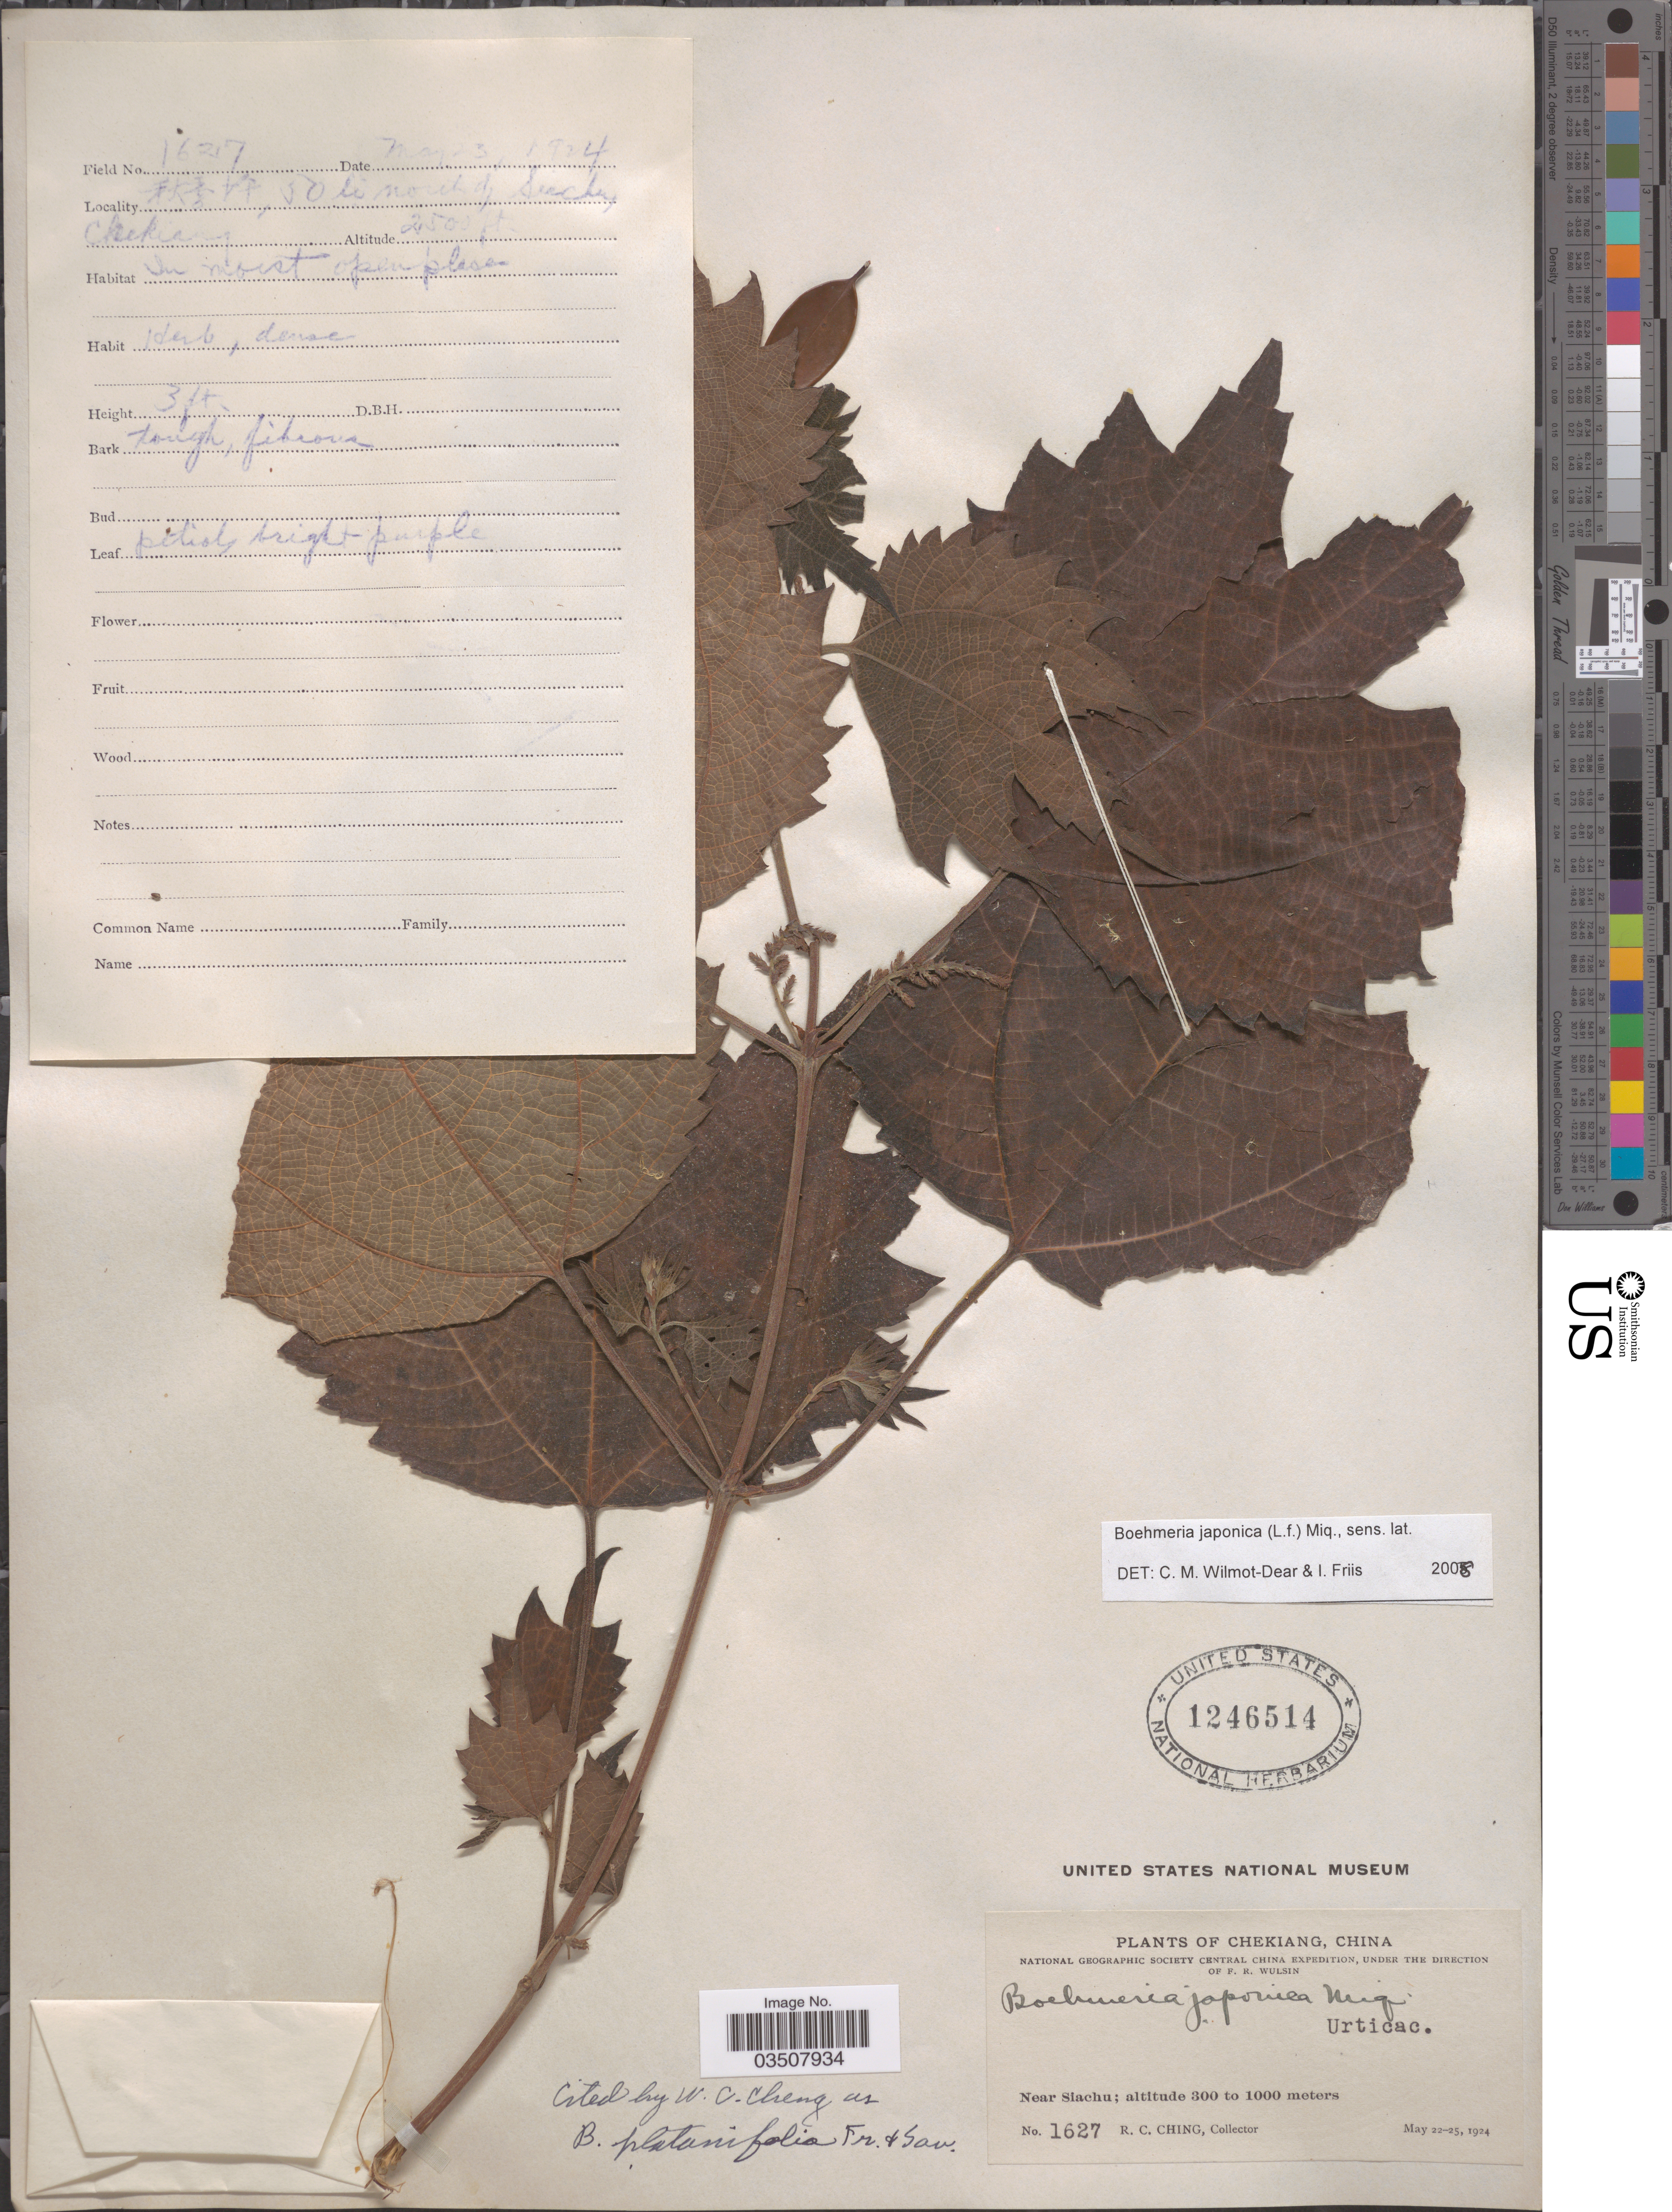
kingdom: Plantae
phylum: Tracheophyta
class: Magnoliopsida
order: Rosales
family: Urticaceae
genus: Boehmeria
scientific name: Boehmeria japonica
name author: (L. f.) Miq.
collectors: R. C. Ching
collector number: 1627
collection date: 1924-05-22/1924-05-25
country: China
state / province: Zhejiang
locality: Chekiang. Near Siachu. X, 50 li north of Siachu. [interpreted]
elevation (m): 762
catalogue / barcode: US 1246514